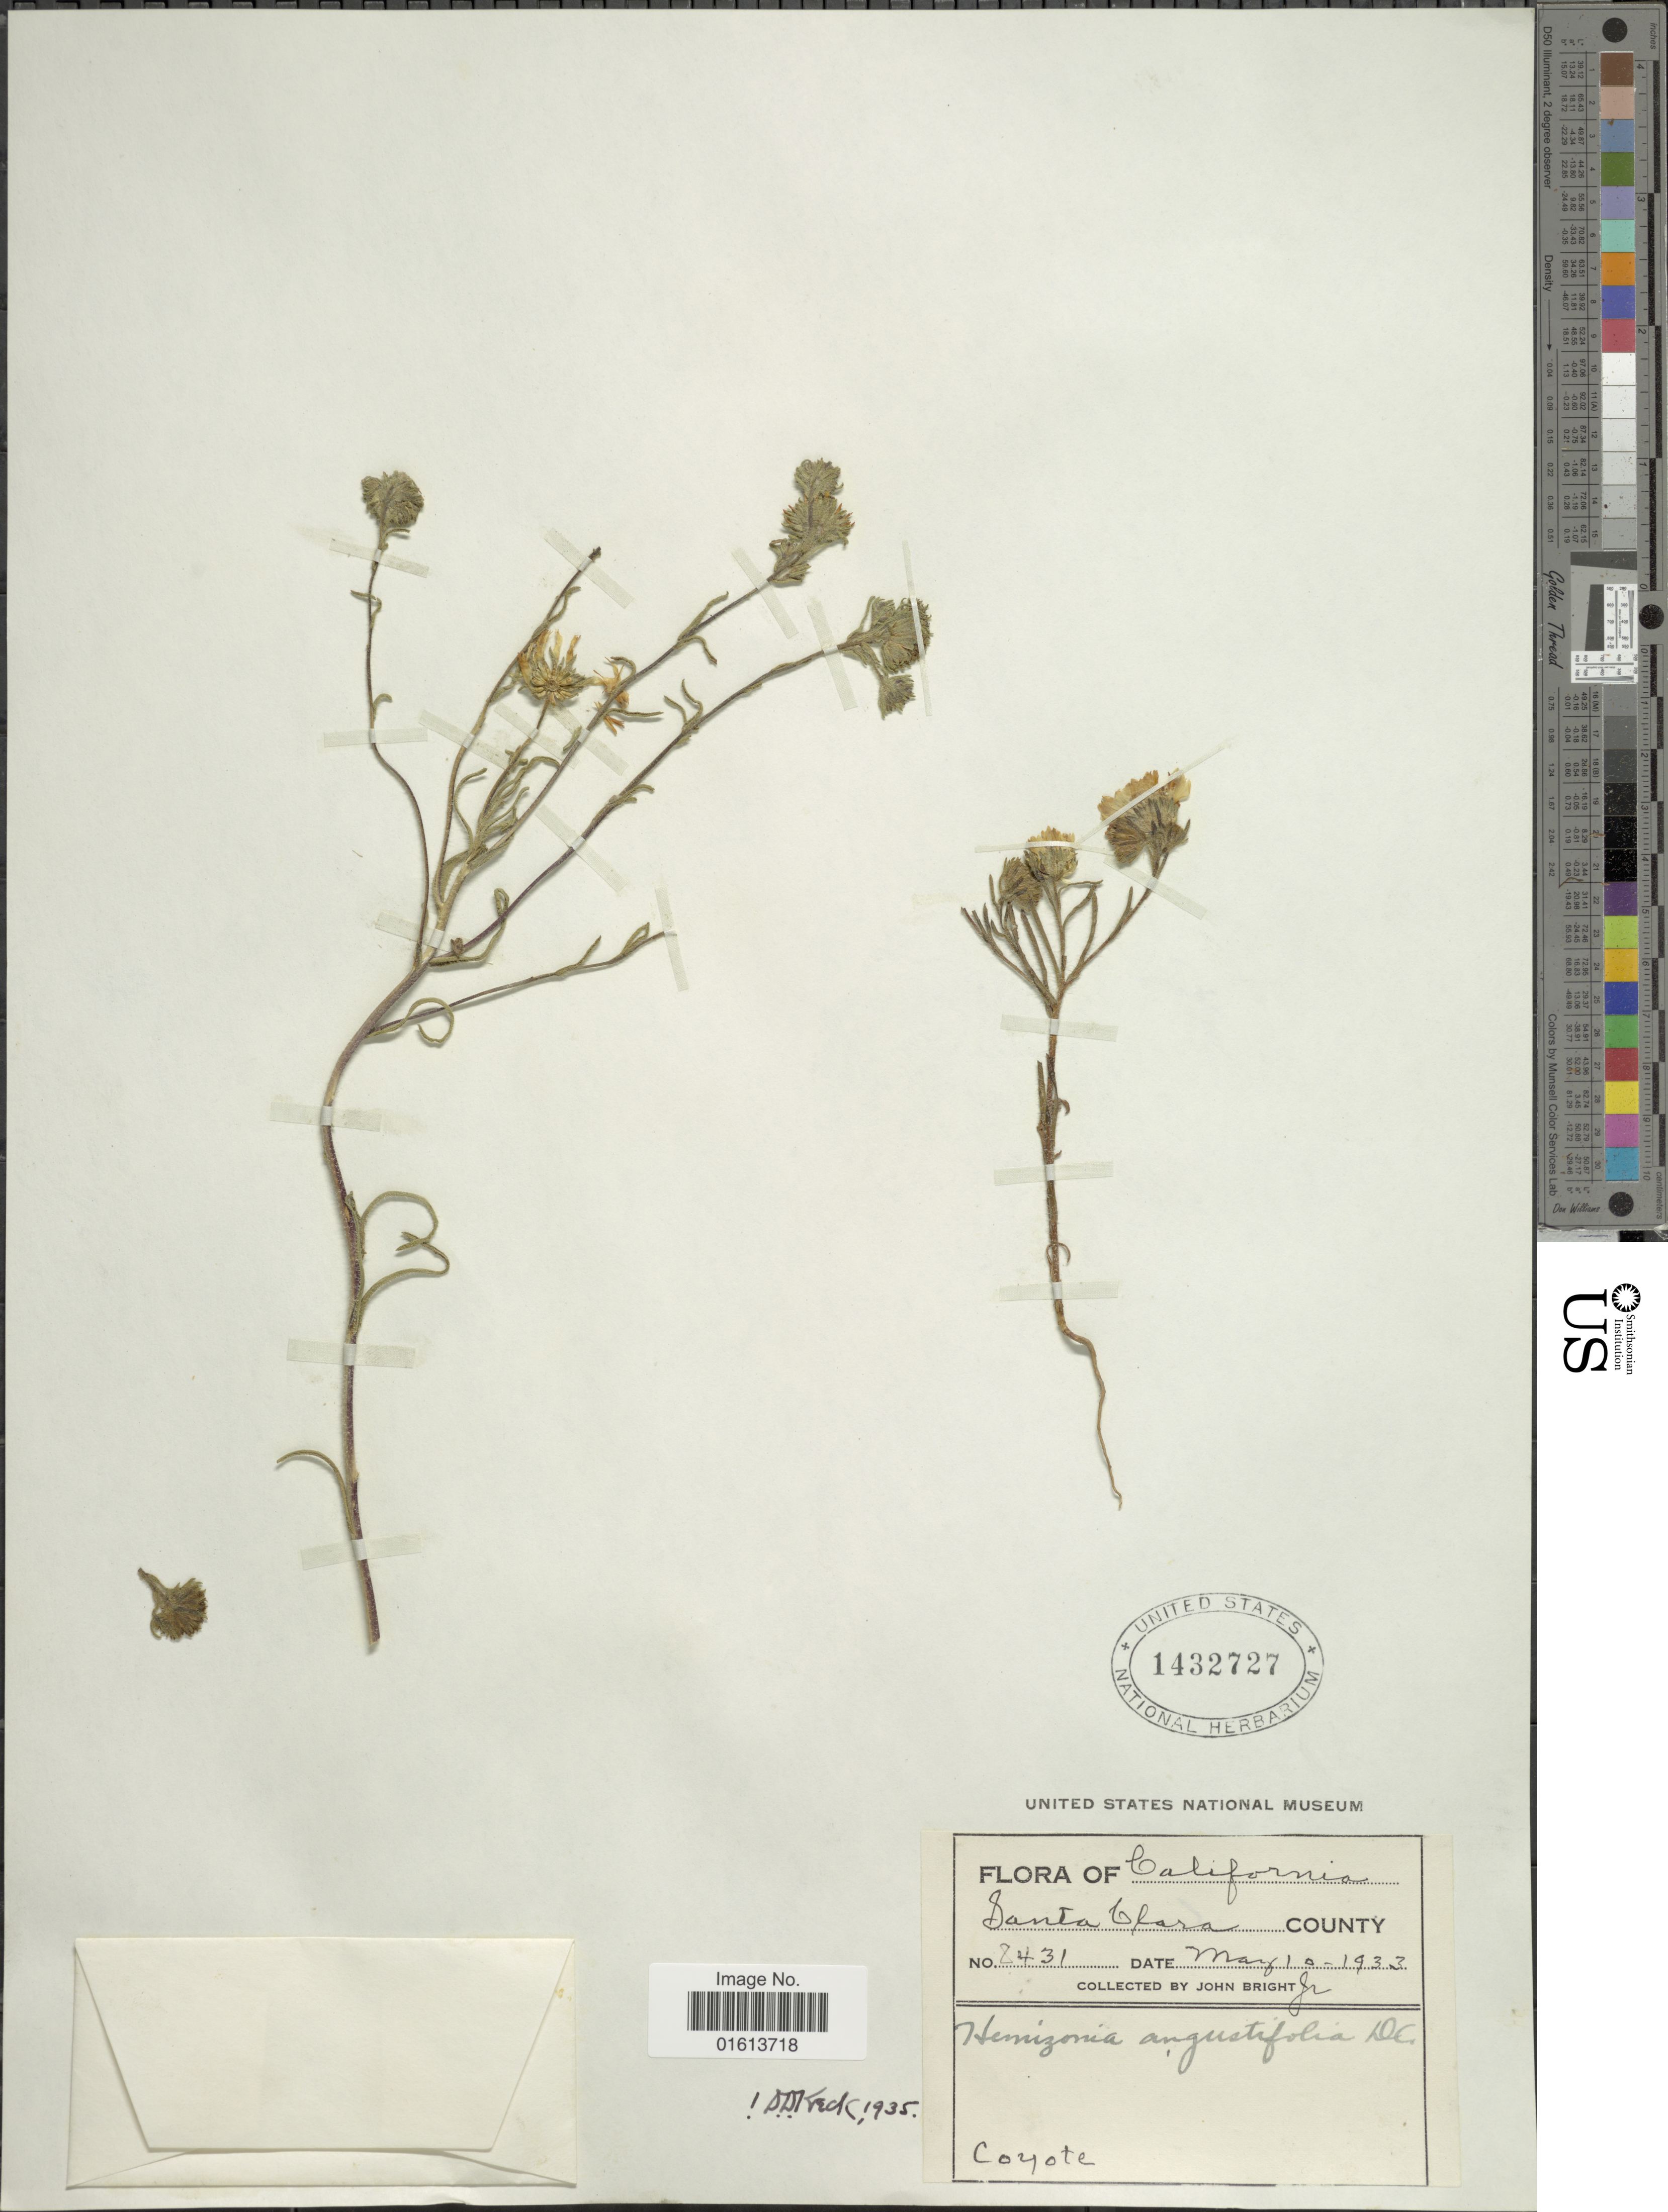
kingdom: Plantae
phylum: Tracheophyta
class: Magnoliopsida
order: Asterales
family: Asteraceae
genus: Deinandra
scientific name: Deinandra corymbosa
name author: (DC.) B.G. Baldwin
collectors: J. Bright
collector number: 2431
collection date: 1933-05-10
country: United States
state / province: California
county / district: Santa Clara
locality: California. Santa Clara County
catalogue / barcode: US 1432727